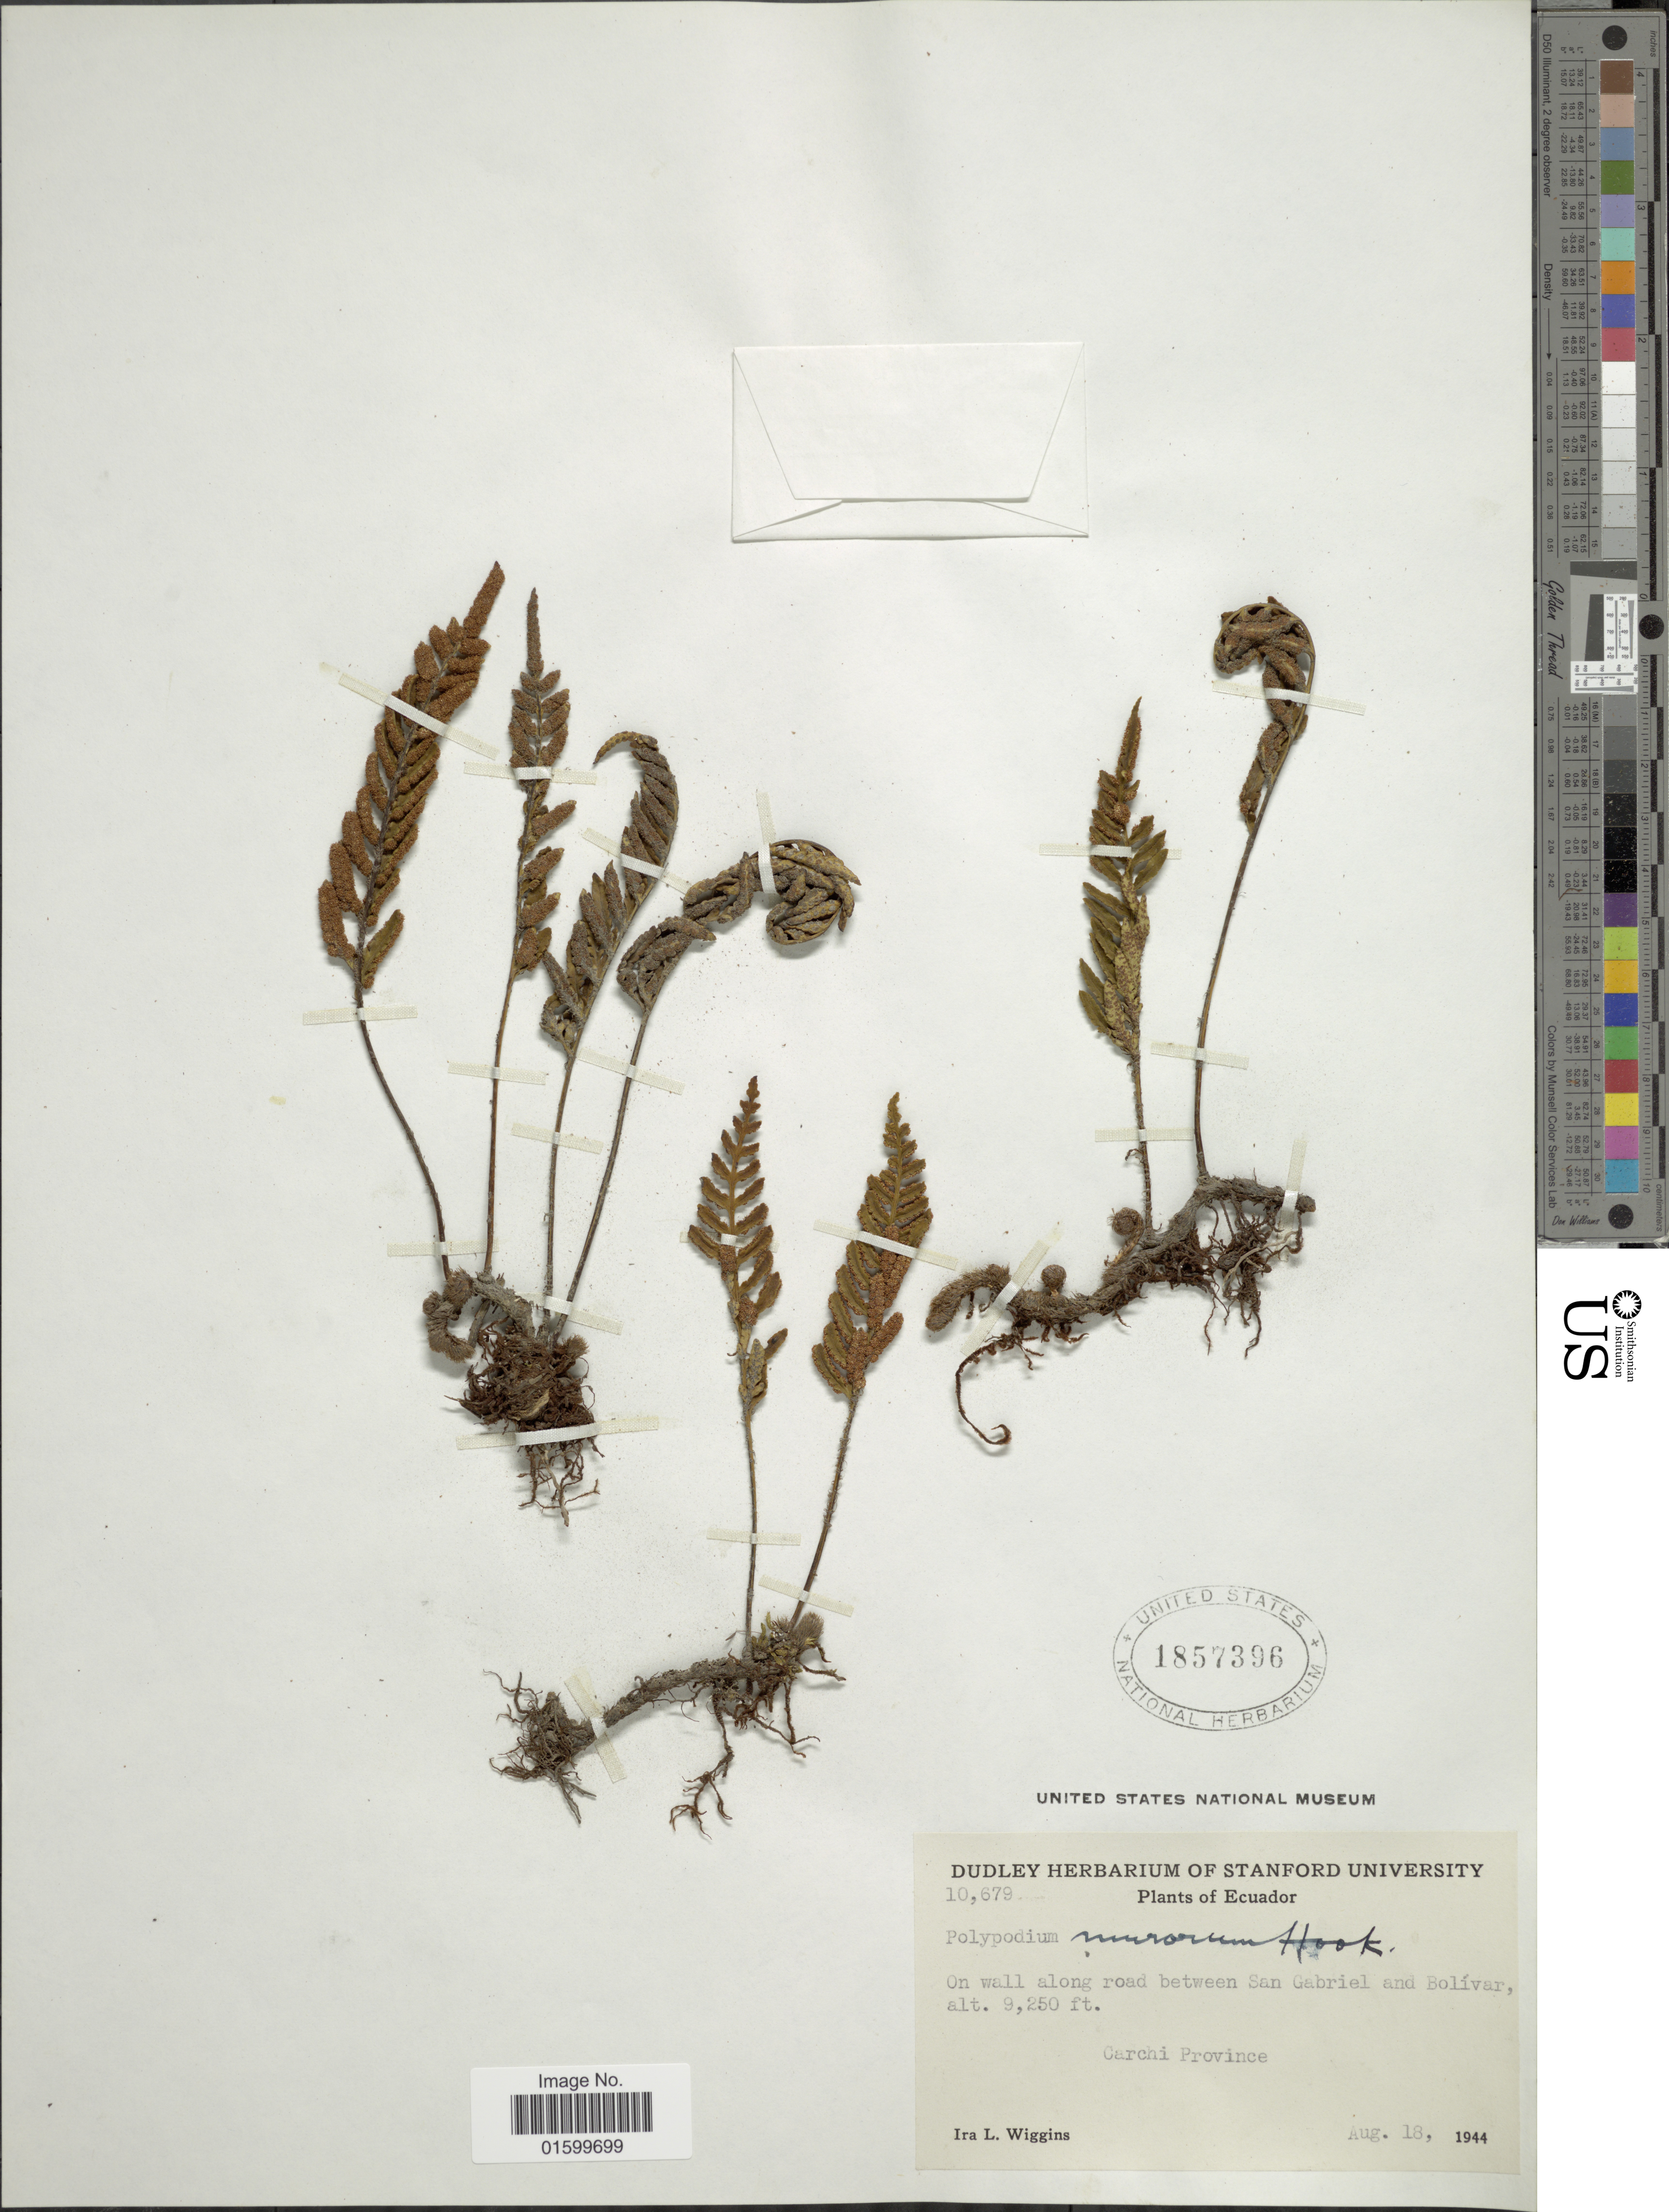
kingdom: Plantae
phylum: Tracheophyta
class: Polypodiopsida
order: Polypodiales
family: Polypodiaceae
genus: Pleopeltis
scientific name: Pleopeltis murorum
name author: (Hook.) A.R. Sm. & Tejero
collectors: I. L. Wiggins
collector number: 10679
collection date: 1944-08-18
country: Ecuador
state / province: Carchi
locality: Road between San Gabriel and Bolivar, Carchi Province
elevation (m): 2819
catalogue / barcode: US 1857396